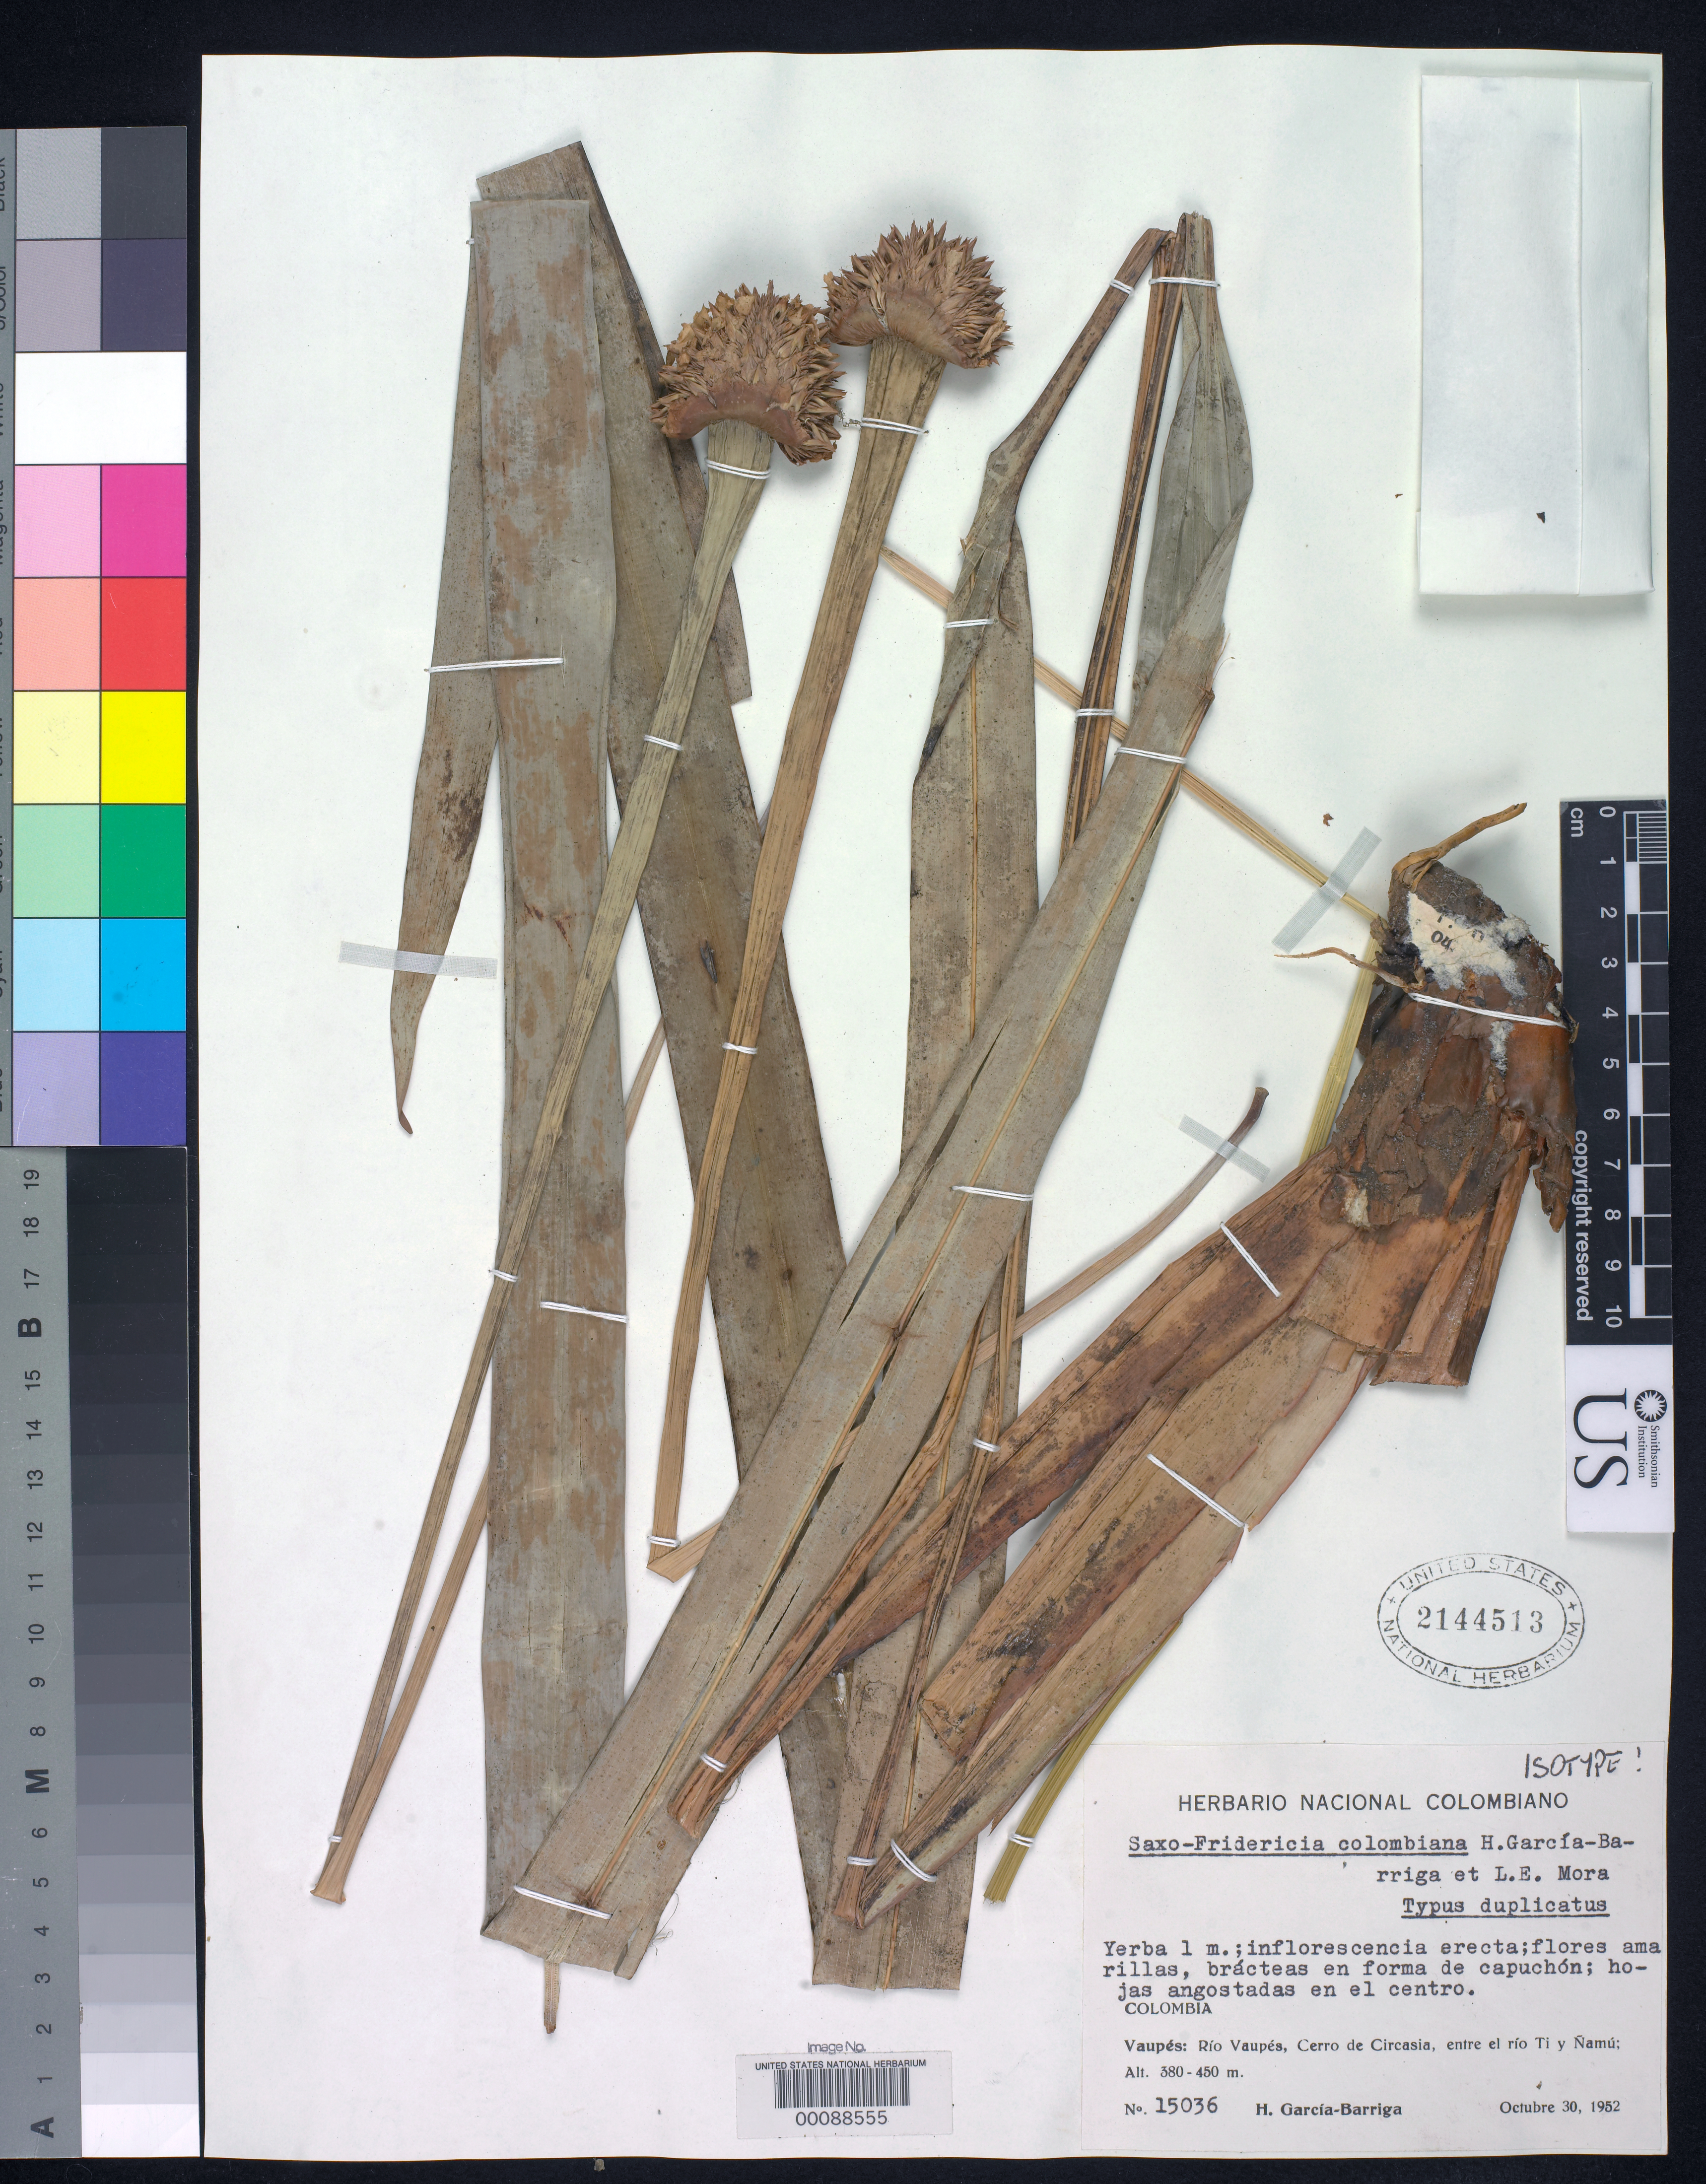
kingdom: Plantae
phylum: Tracheophyta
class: Liliopsida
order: Poales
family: Rapateaceae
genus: Saxofridericia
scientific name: Saxofridericia colombiana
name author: García-Barr. & L.E. Mora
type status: Isotype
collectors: H. García Barriga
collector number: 15036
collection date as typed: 30 Oct 1952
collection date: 1952-10-30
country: Colombia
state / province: Vaupés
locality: Rio Vaupes, Cerro Decircasia, between Rio Ti and Namu.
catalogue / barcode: US 2144513